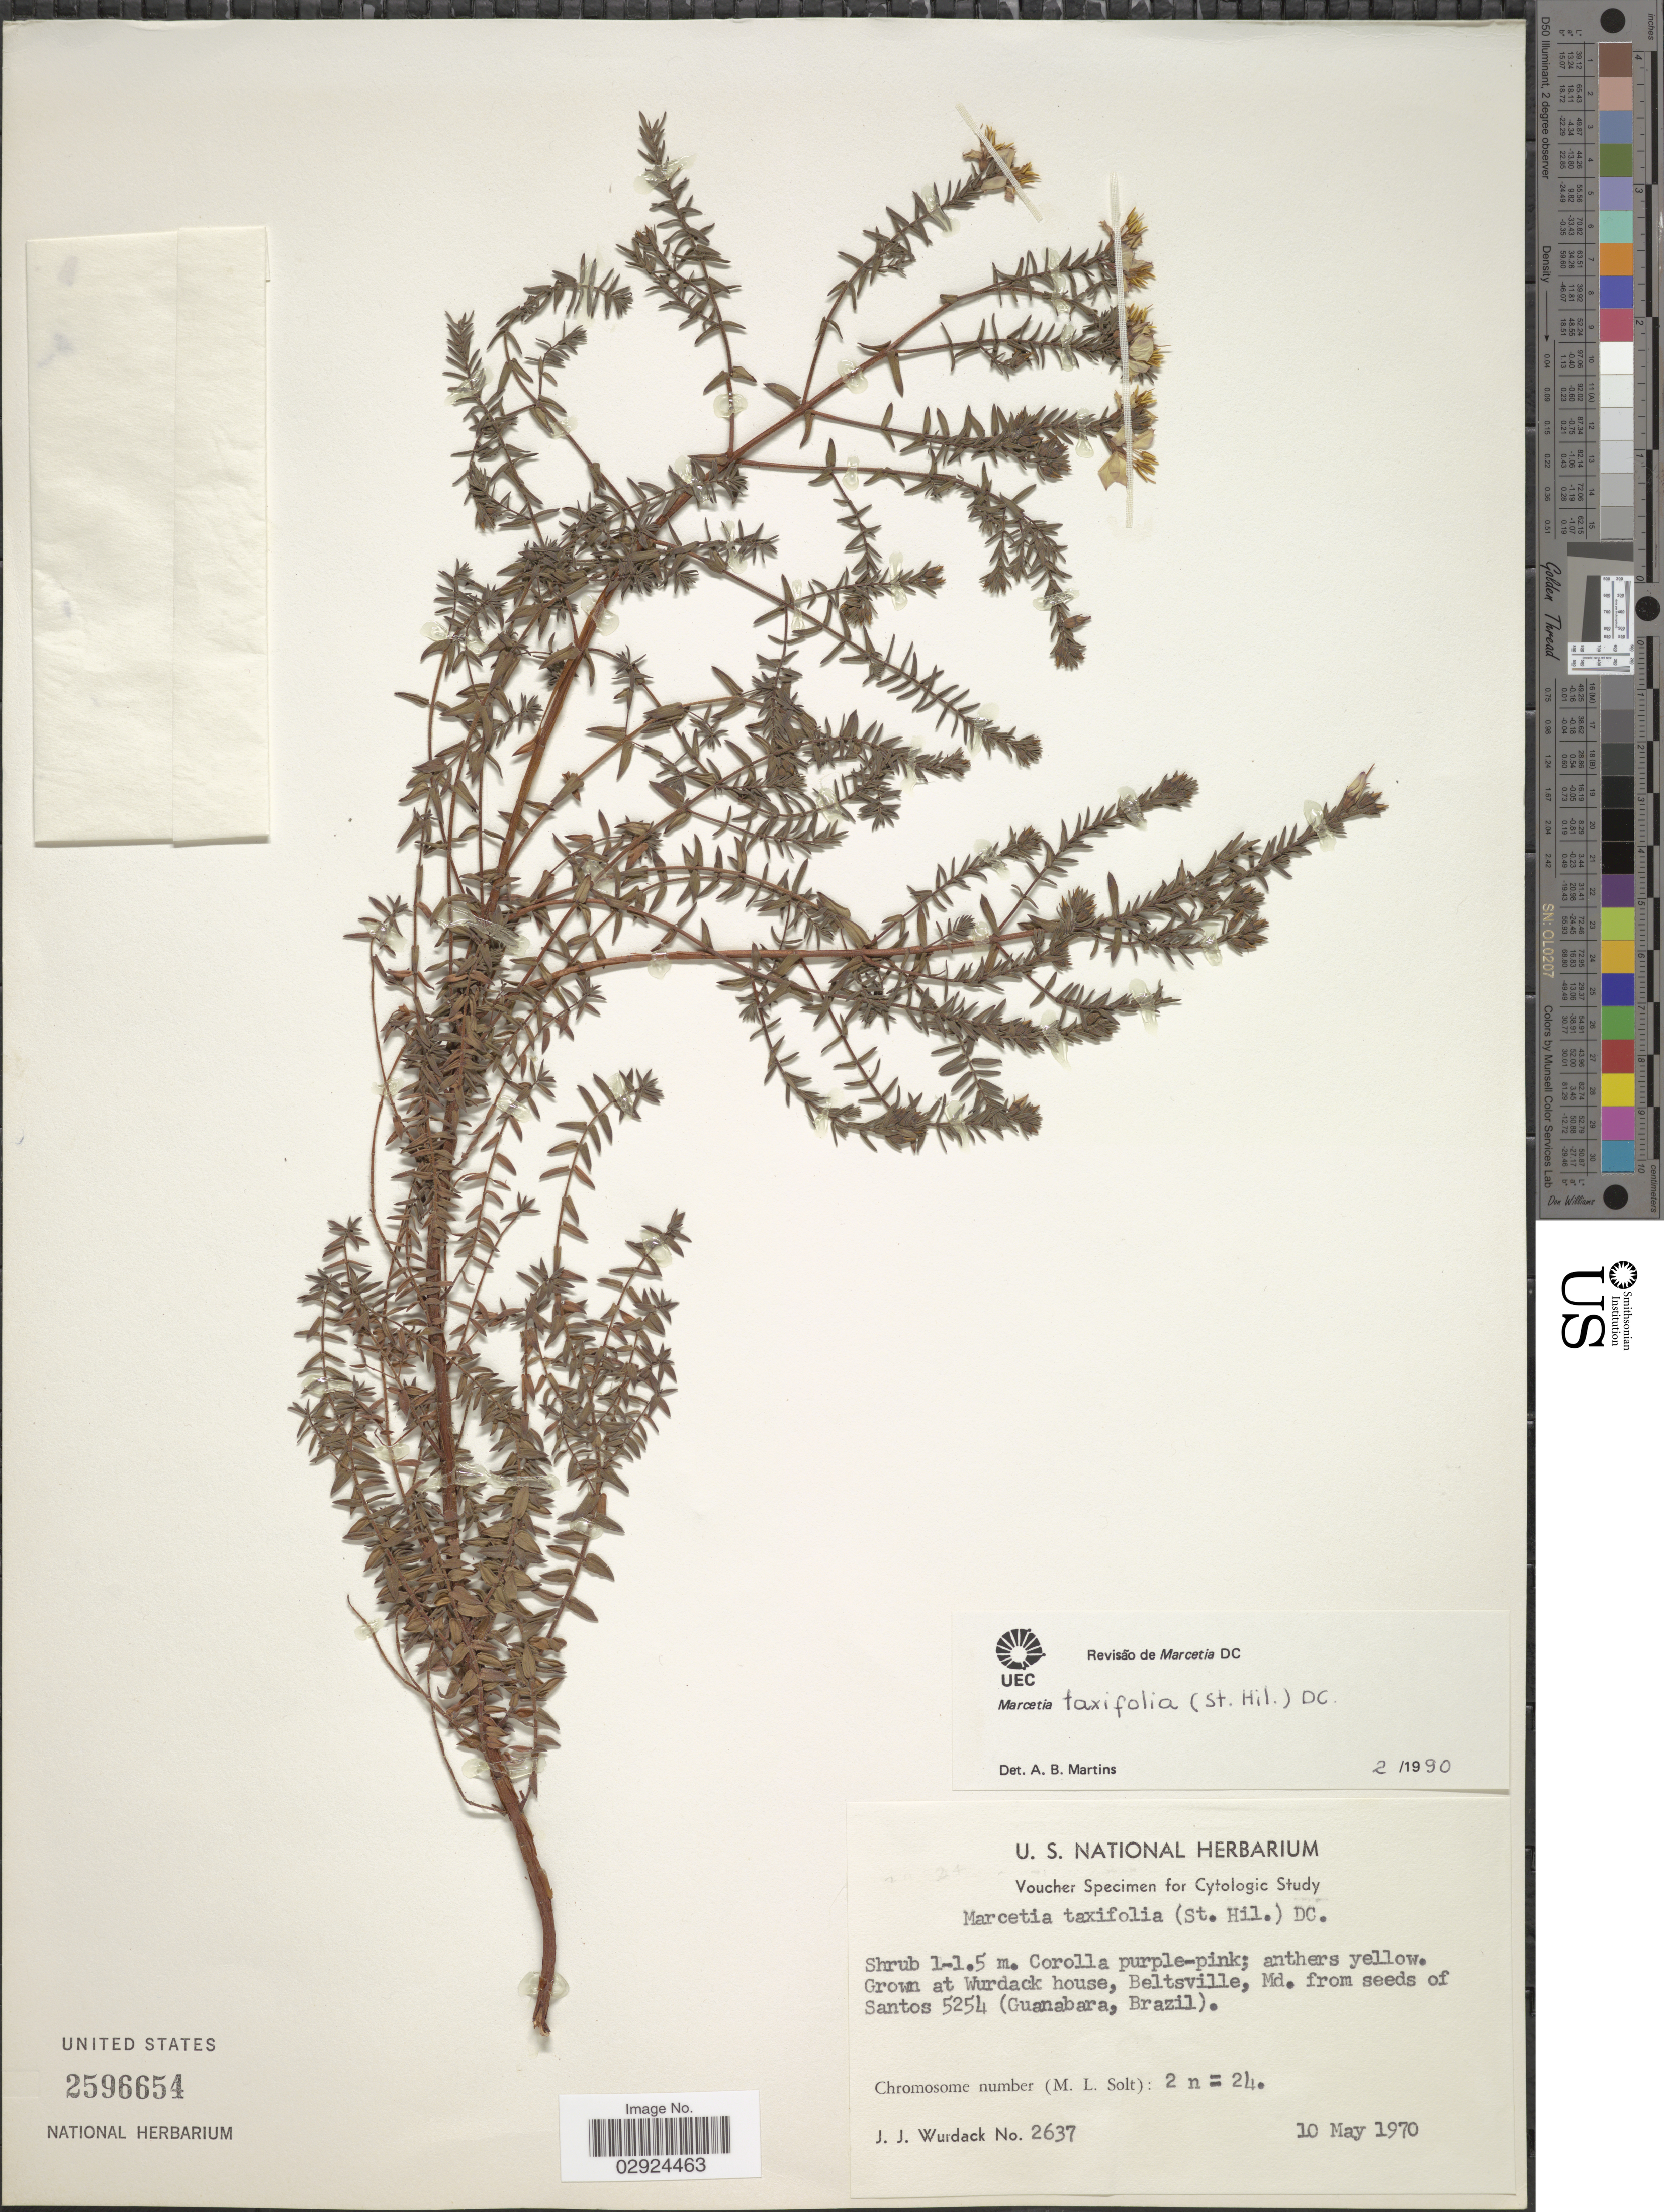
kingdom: Plantae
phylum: Tracheophyta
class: Magnoliopsida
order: Myrtales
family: Melastomataceae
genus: Marcetia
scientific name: Marcetia taxifolia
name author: (A. St.-Hil.) DC.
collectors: J. J. Wurdack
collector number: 2637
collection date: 1970-05-10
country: United States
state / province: Maryland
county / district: Prince George's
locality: Grown at Wurdack house, Beltsville, Md.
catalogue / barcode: US 2596654